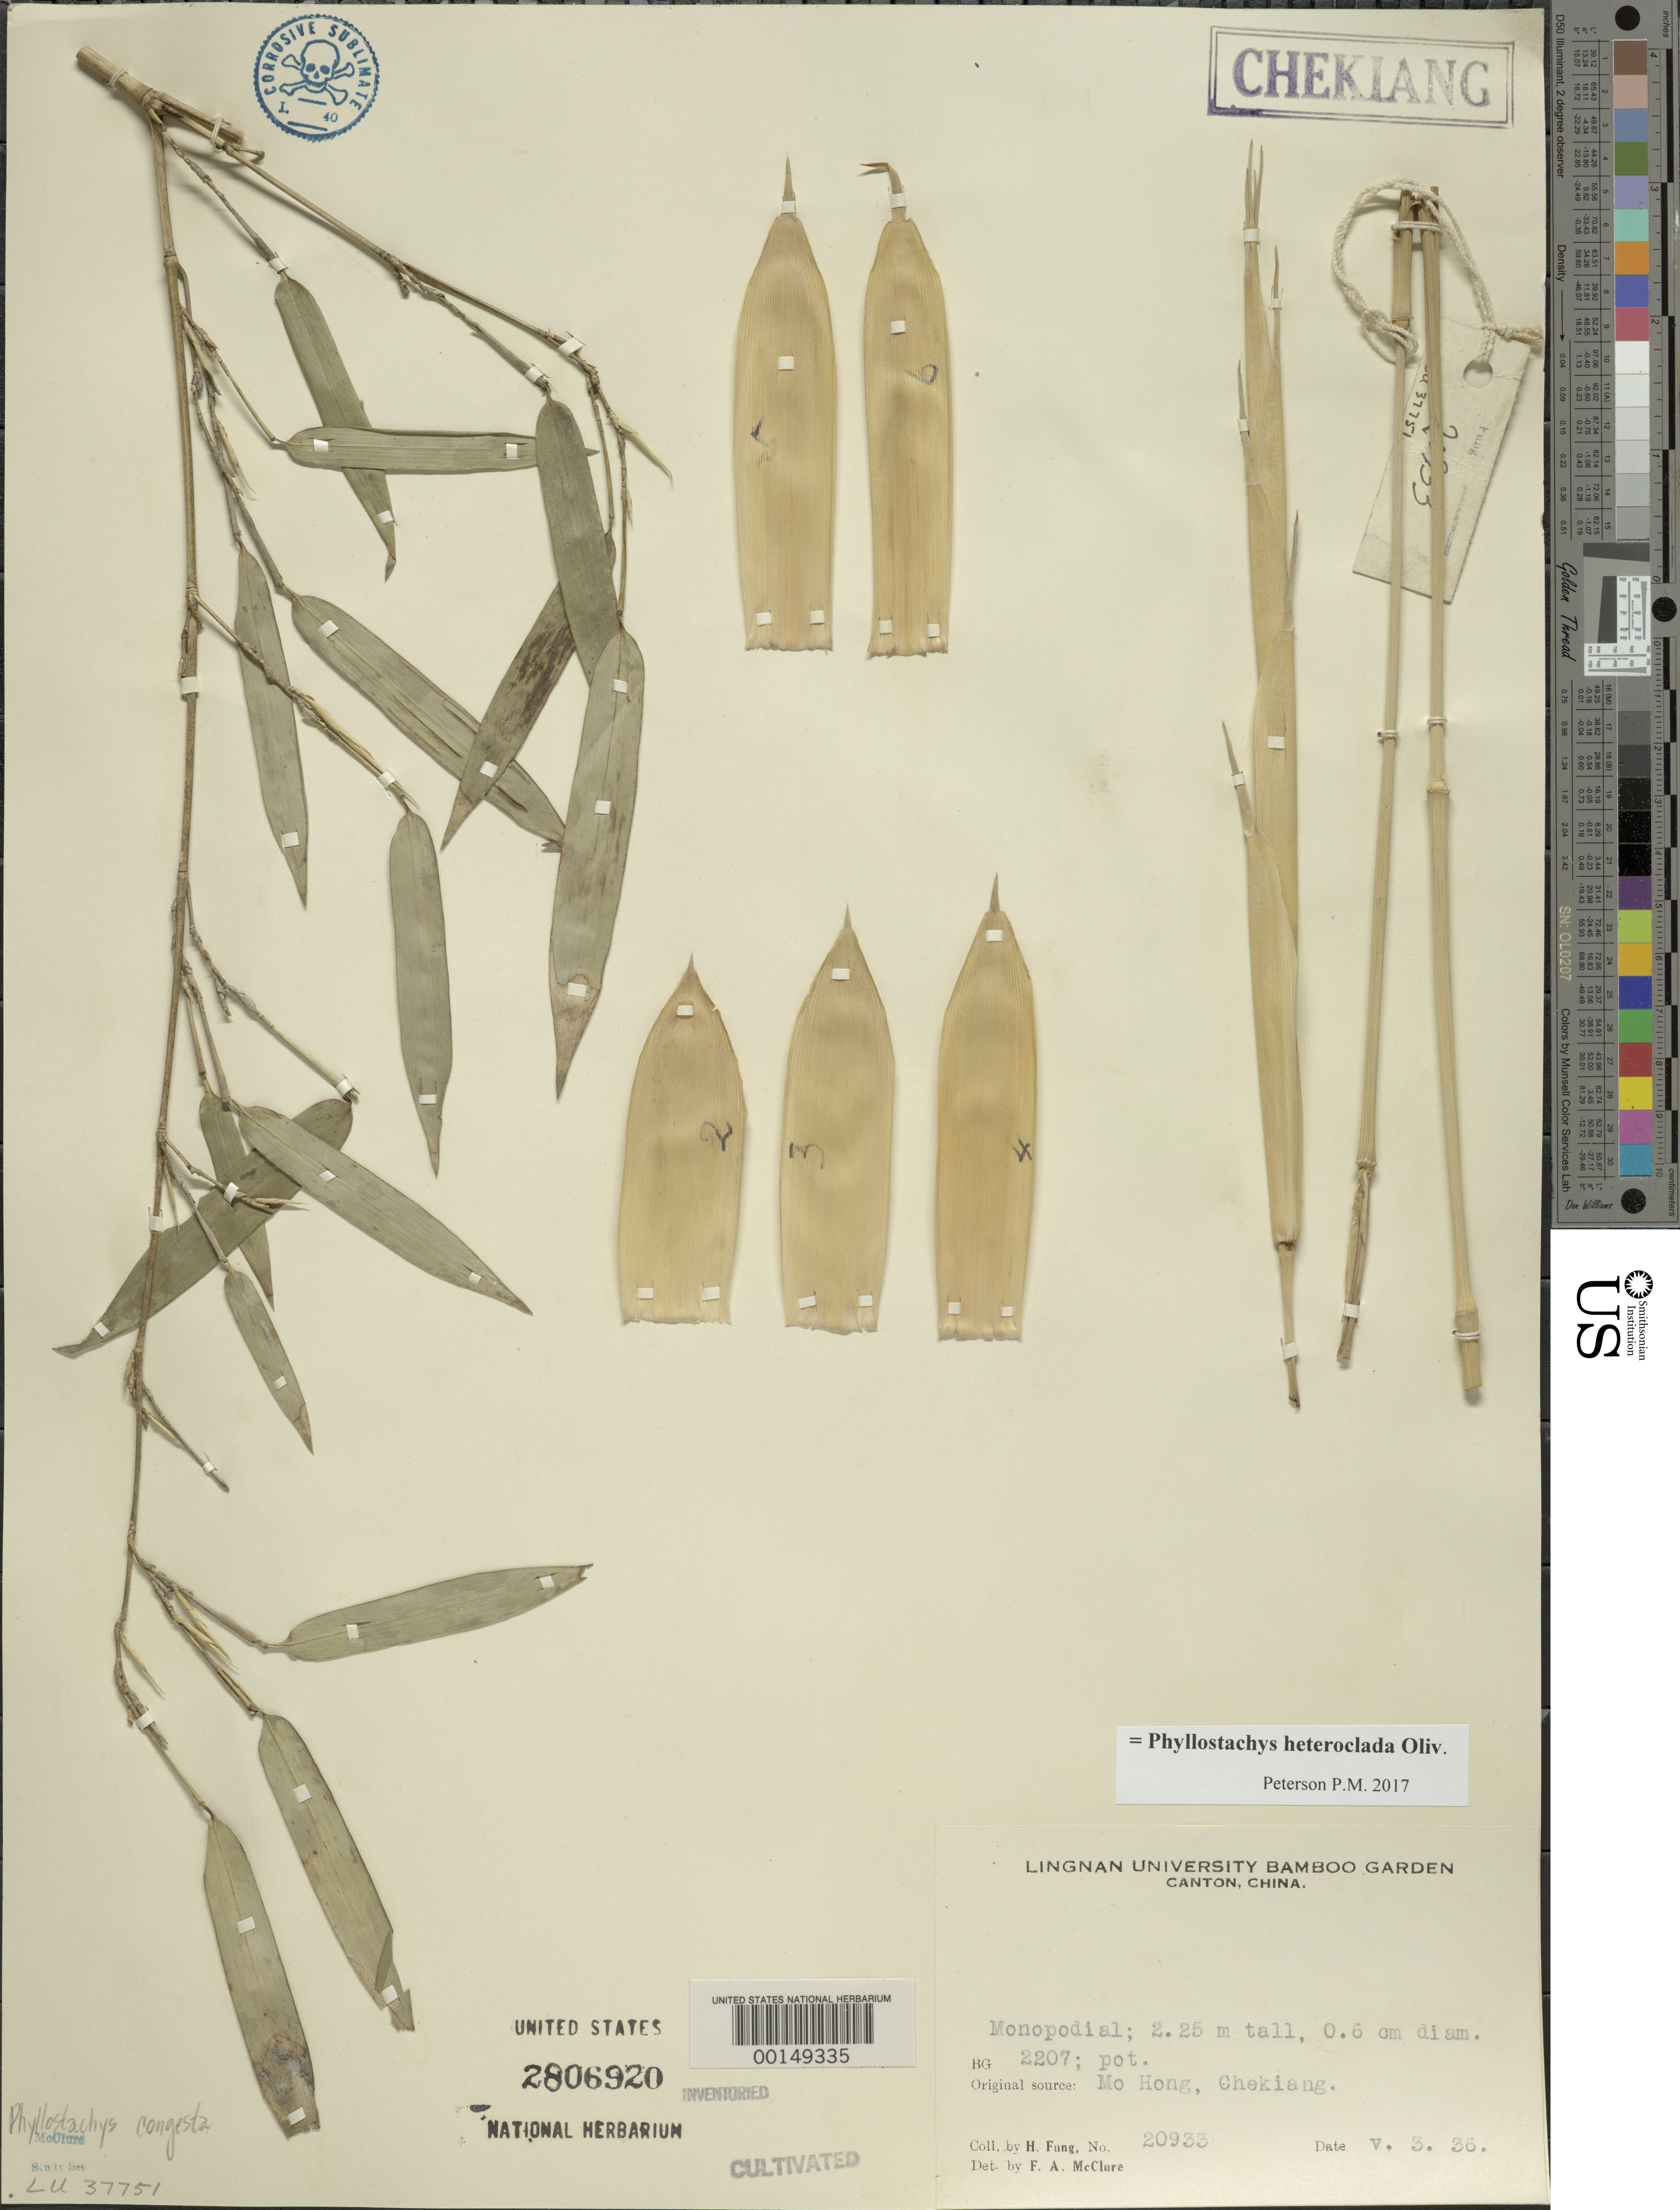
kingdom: Plantae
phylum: Tracheophyta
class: Liliopsida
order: Poales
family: Poaceae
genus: Phyllostachys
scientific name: Phyllostachys heteroclada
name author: Oliv.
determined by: Poaceae Reorganization Project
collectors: H. L. Fung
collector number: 20933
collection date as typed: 03 May 1936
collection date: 1936-05-03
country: China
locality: Canton, lingnan univ. b.g.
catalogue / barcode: US 2806920